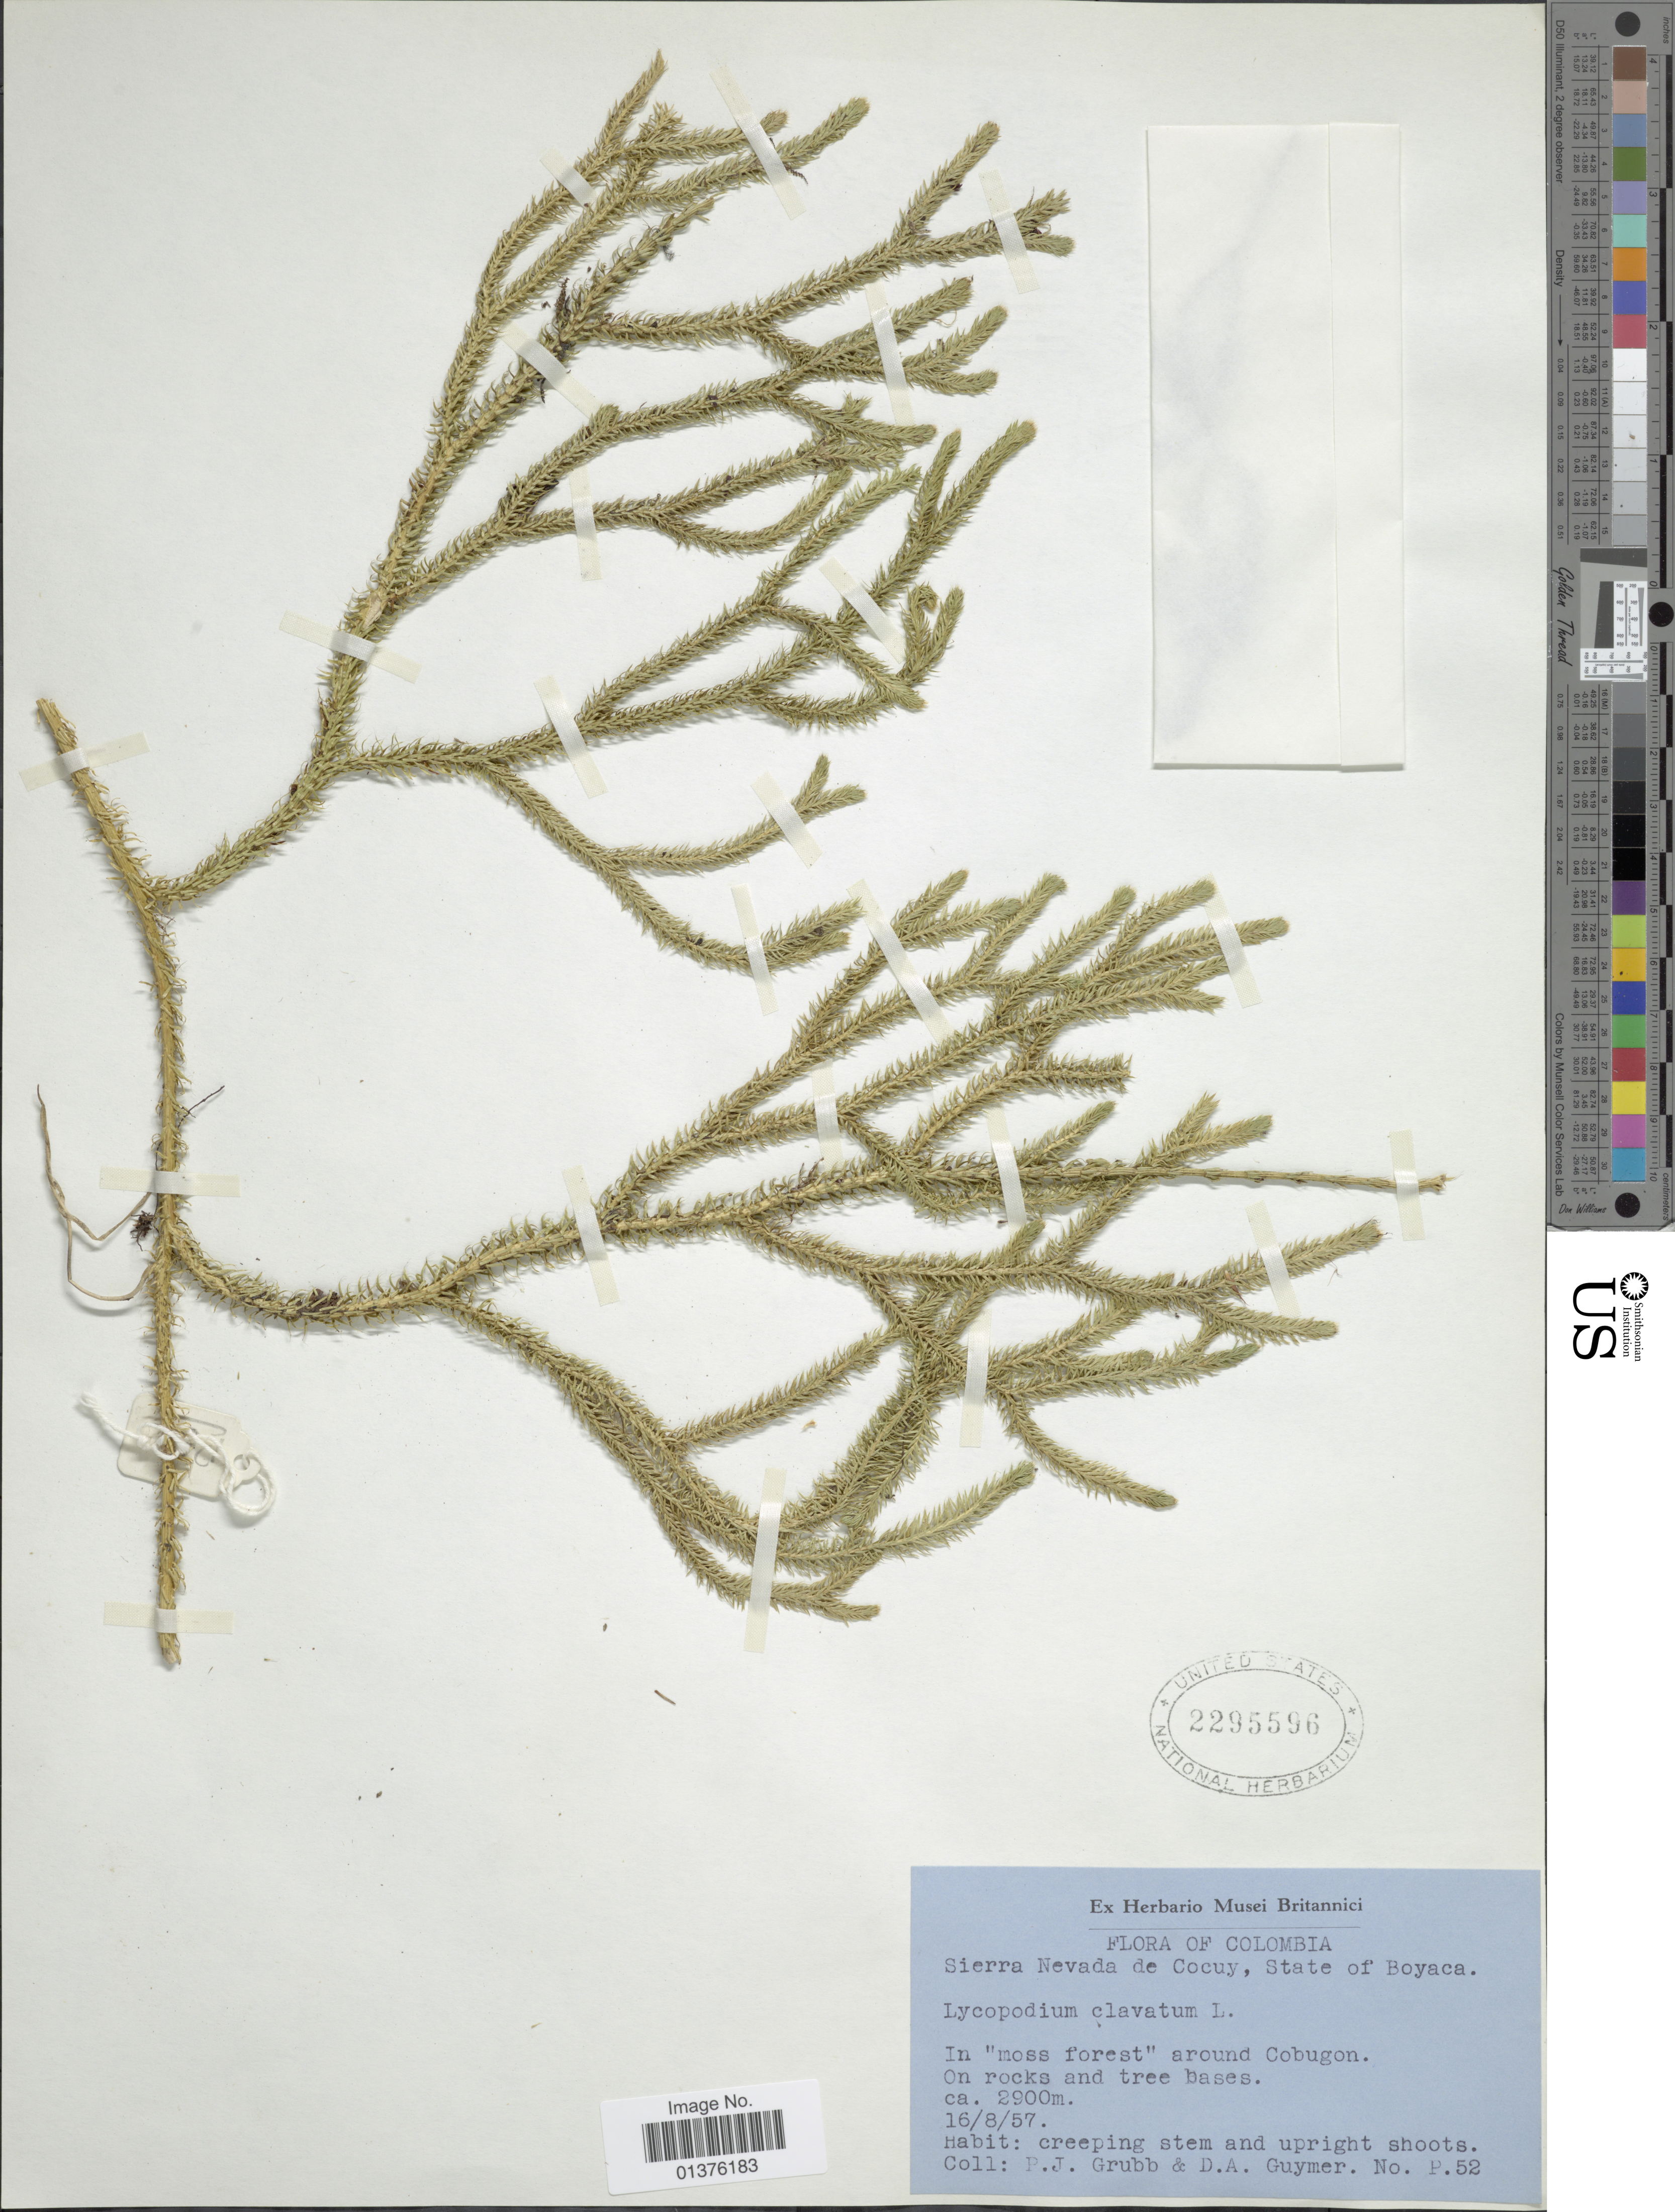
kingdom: Plantae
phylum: Tracheophyta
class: Lycopodiopsida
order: Lycopodiales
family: Lycopodiaceae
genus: Lycopodium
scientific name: Lycopodium clavatum subsp. clavatum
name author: L.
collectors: P. J. Grubb & D. Guymer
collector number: P52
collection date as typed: Transcribed d/m/y: 16/8/57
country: Colombia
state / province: Boyacá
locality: Sierra Nevada de Cocuy, State of Boyaca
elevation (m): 2900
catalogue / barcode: US 2295596